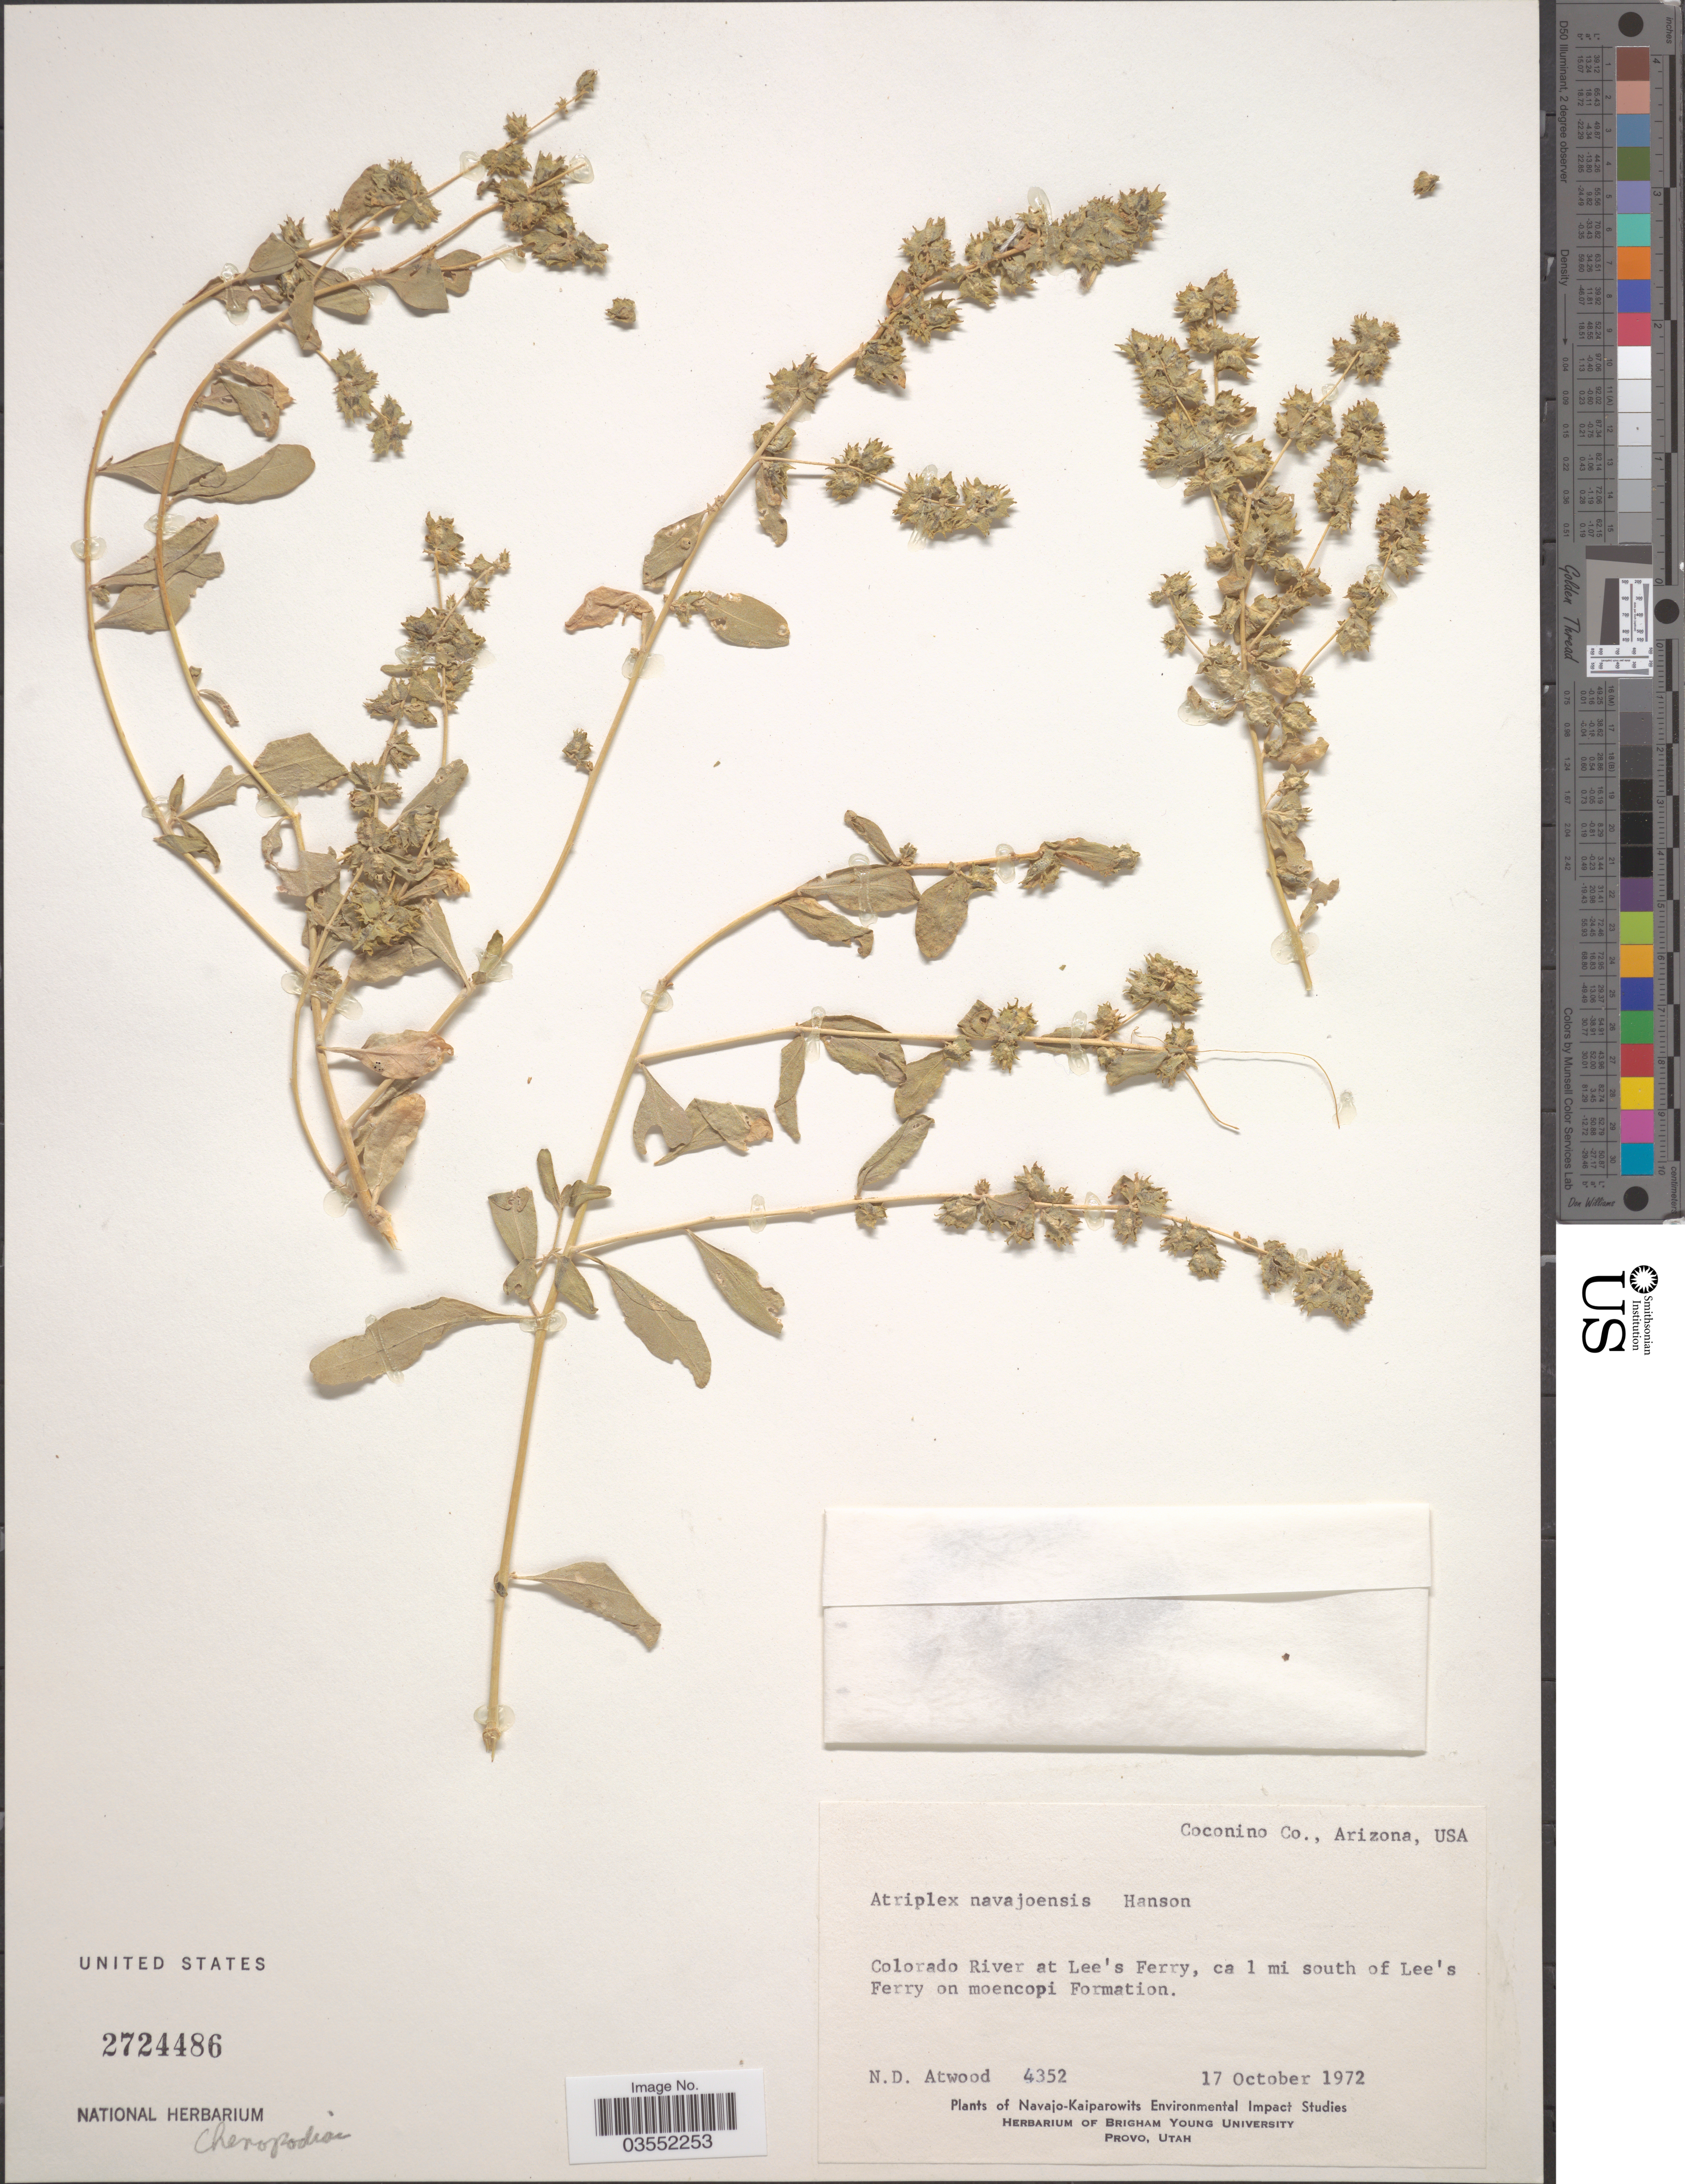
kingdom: Plantae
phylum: Tracheophyta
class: Magnoliopsida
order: Caryophyllales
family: Amaranthaceae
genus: Atriplex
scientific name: Atriplex navajoensis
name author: C.A. Hanson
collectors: N. Atwood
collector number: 4352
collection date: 1972-10-17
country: United States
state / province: Arizona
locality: Coconino Co., USA. Colorado River at Lee's Ferry, ca 1 mi south of Lee's Ferry on moencopi Formation. Navajo-Kaiparowits [unsure placement].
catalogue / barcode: US 2724486